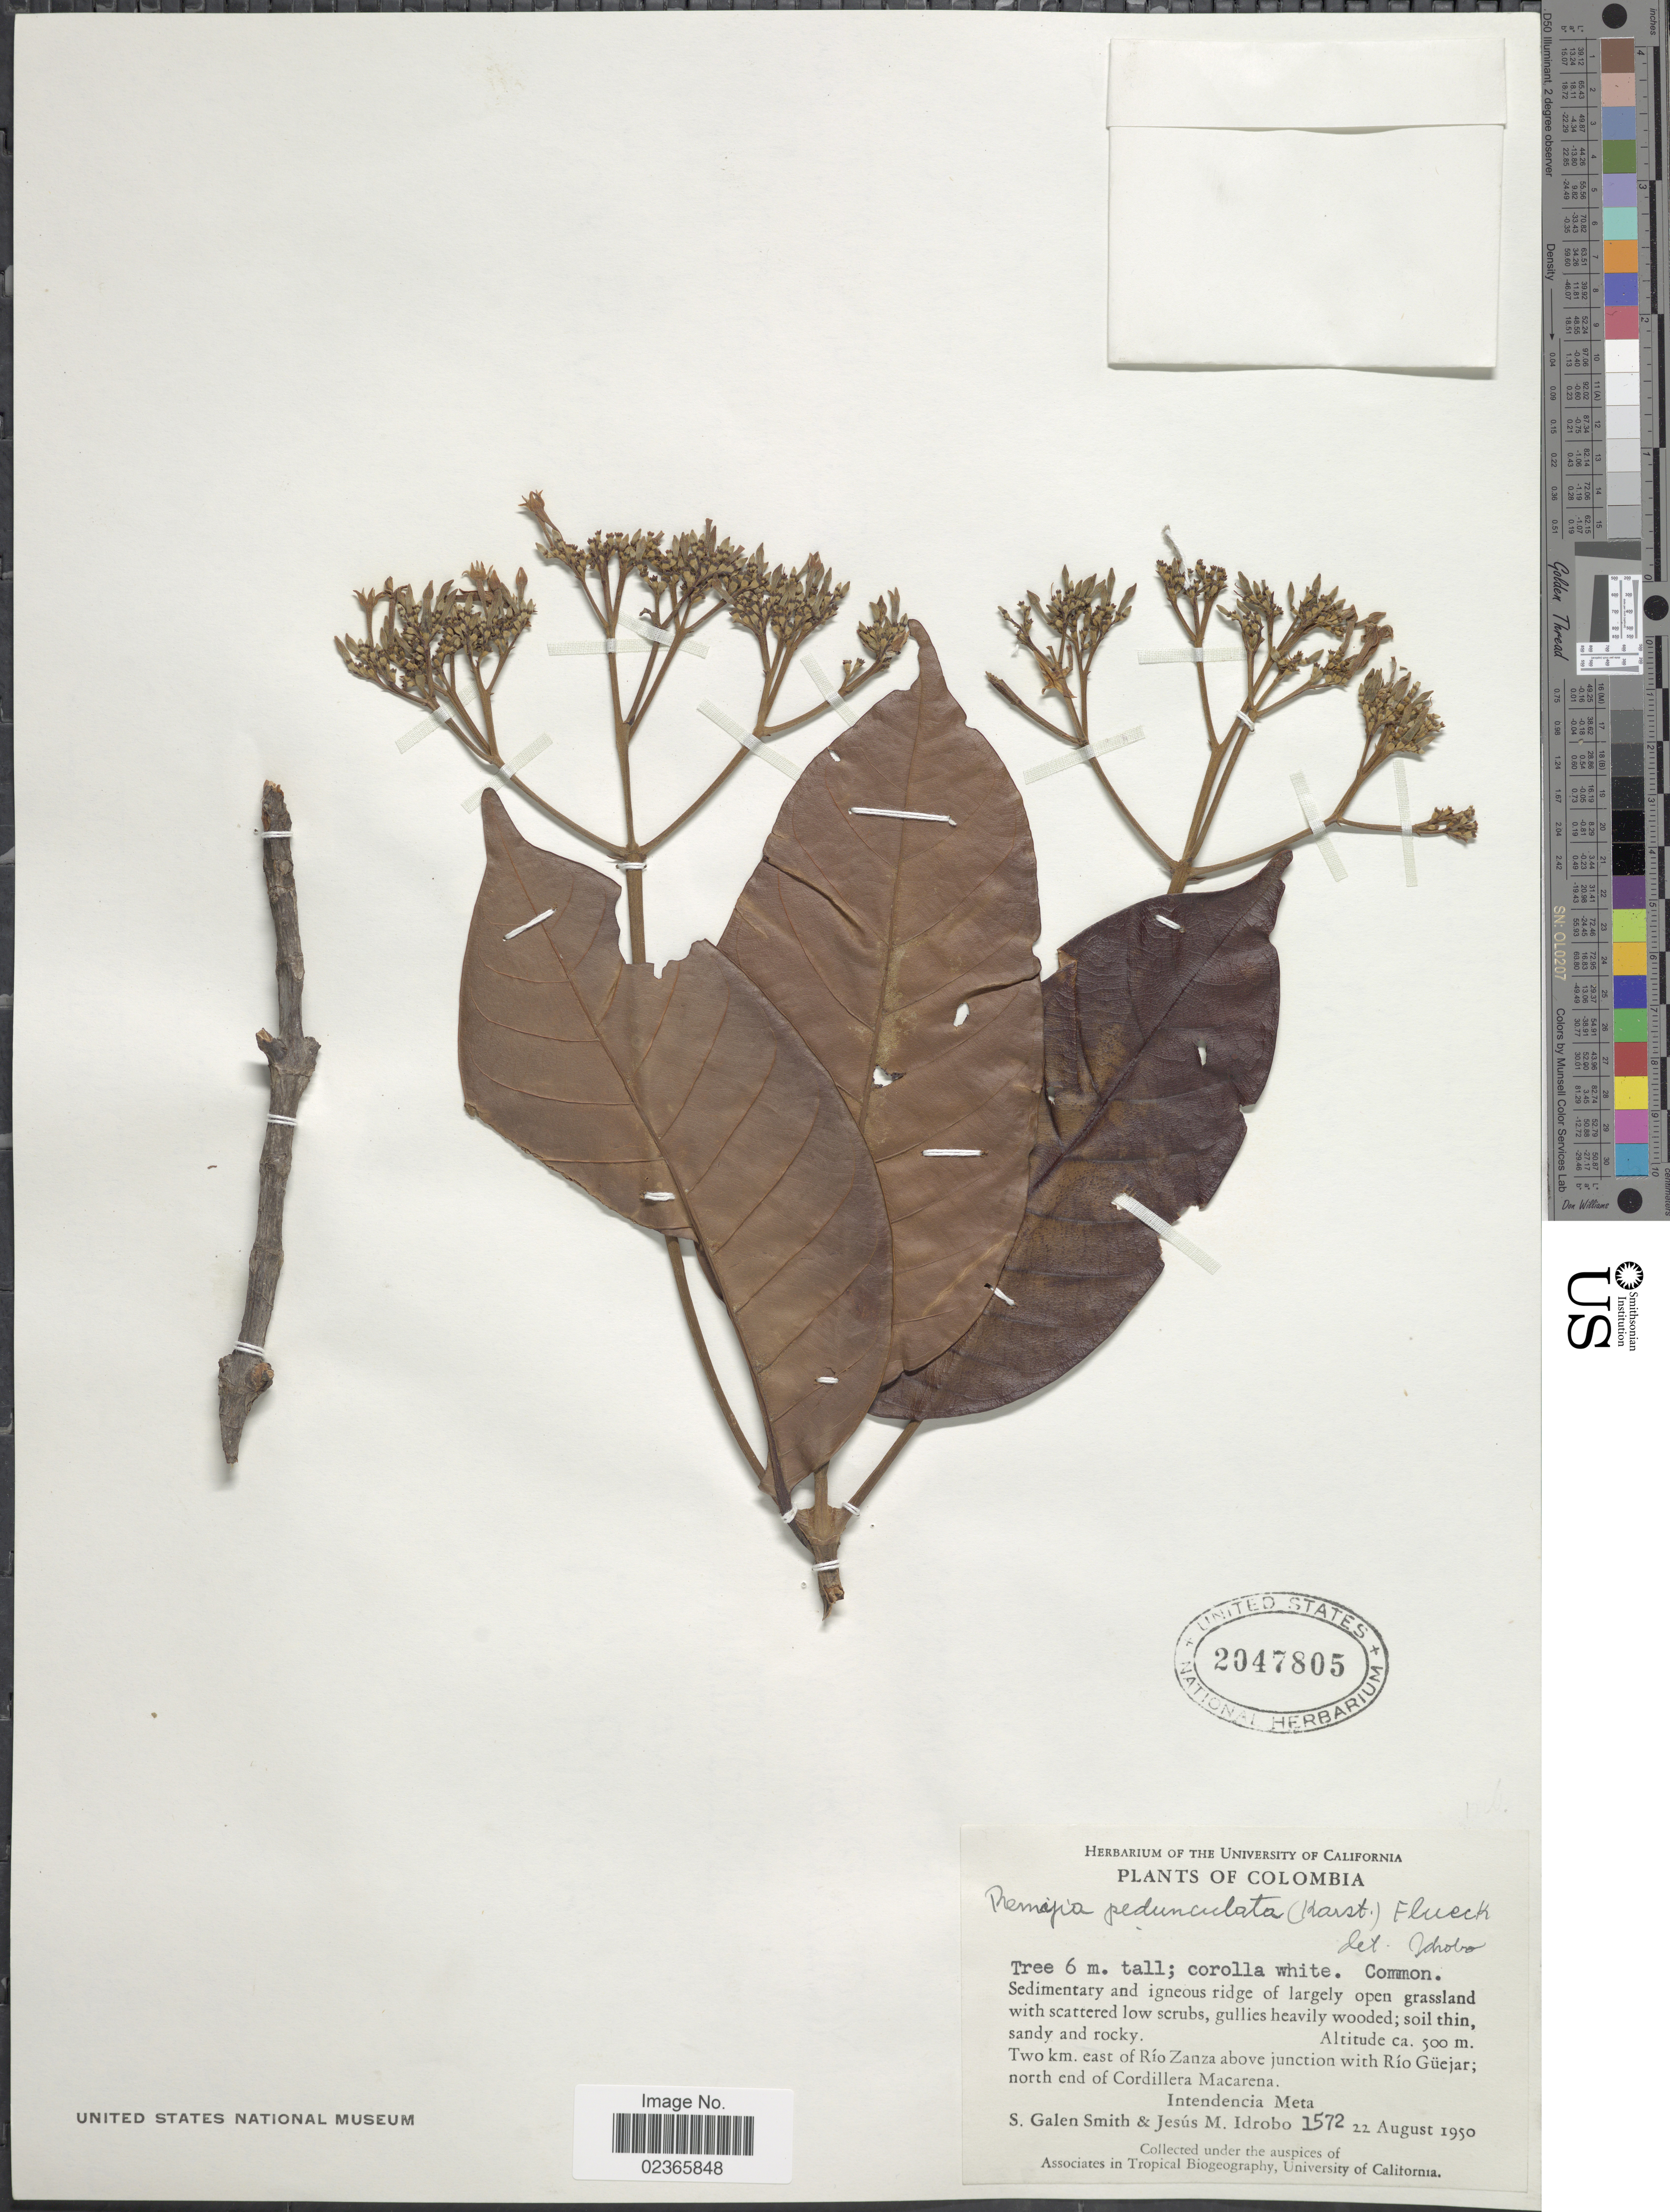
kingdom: Plantae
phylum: Tracheophyta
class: Magnoliopsida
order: Gentianales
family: Rubiaceae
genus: Remijia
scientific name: Remijia pedunculata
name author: (H. Karst.) Fluck.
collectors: S. G. Smith & J. M. Idrobo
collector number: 1572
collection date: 1950-08-22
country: Colombia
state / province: Meta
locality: Two km. east of Rio Zanza above junction with Rio Guejar; north end of Cordillera Macarena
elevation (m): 500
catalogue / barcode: US 2047805